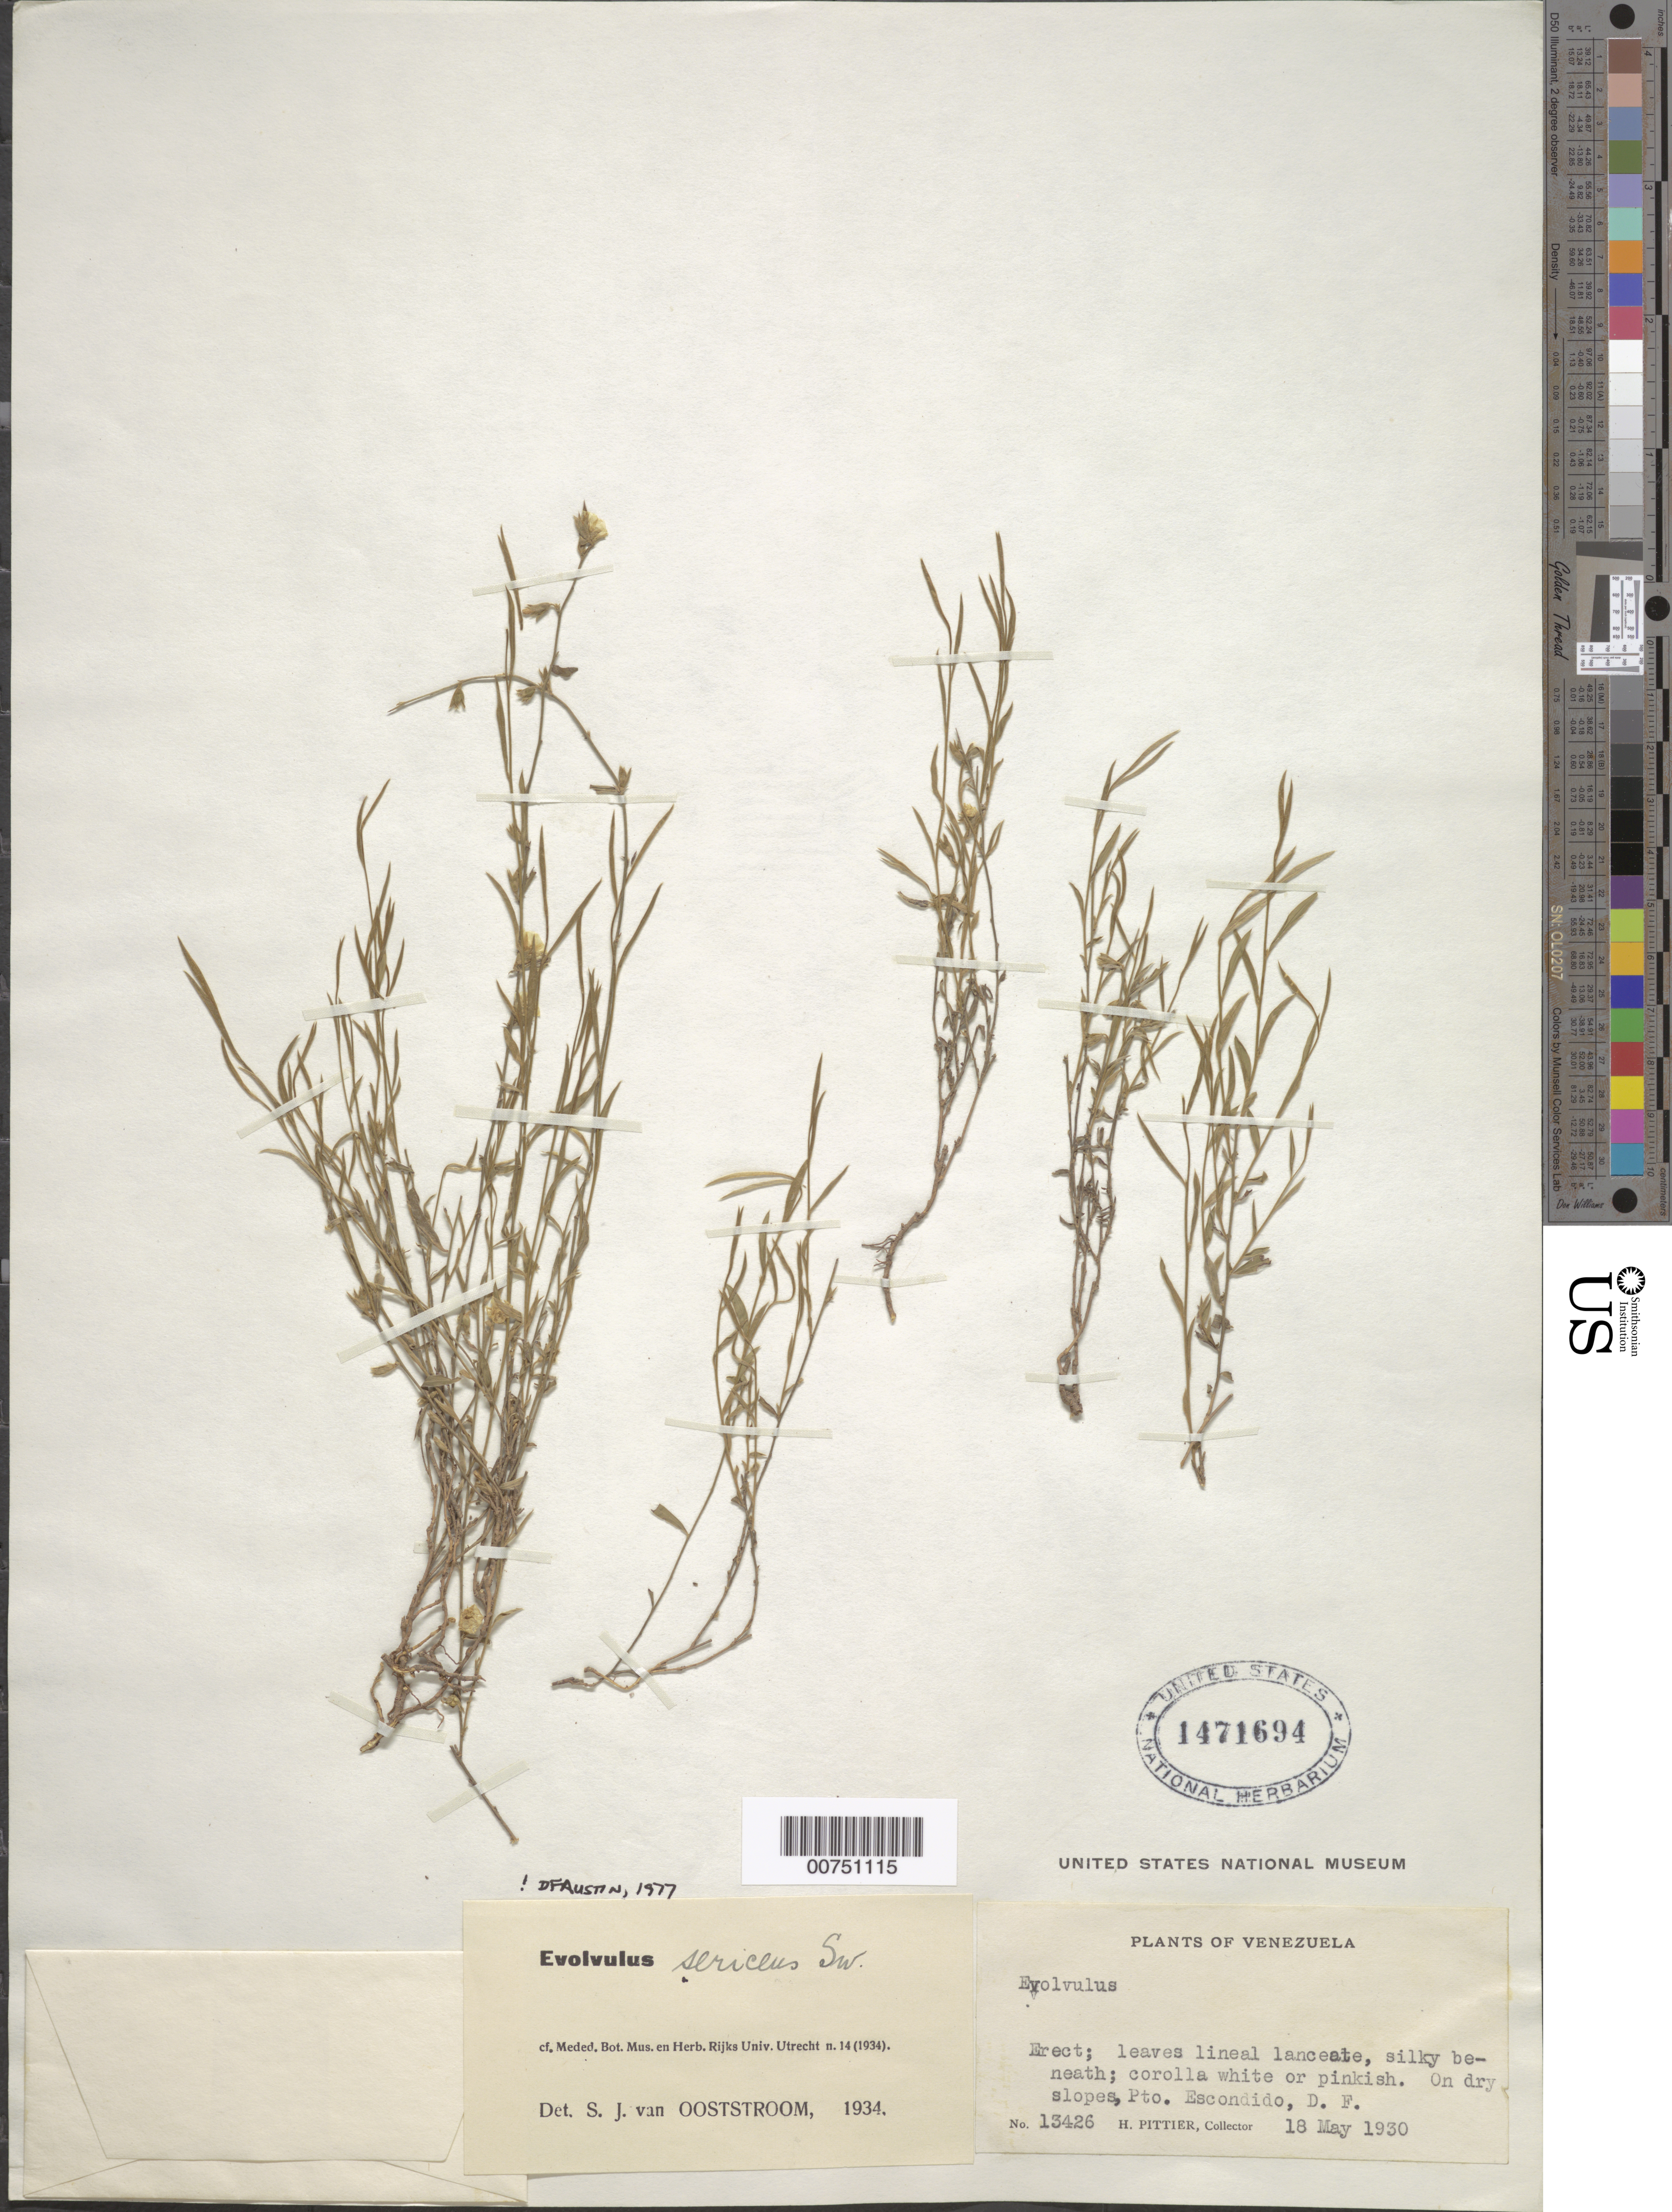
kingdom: Plantae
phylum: Tracheophyta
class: Magnoliopsida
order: Solanales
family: Convolvulaceae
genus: Evolvulus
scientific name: Evolvulus sericeus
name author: Sw.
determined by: Austin, D. F.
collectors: H. F. Pittier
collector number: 13426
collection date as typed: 18-May-34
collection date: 1934-05-18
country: Venezuela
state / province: Distrito Federal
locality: Pto. Escondido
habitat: Dry slopes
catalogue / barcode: US 1471694